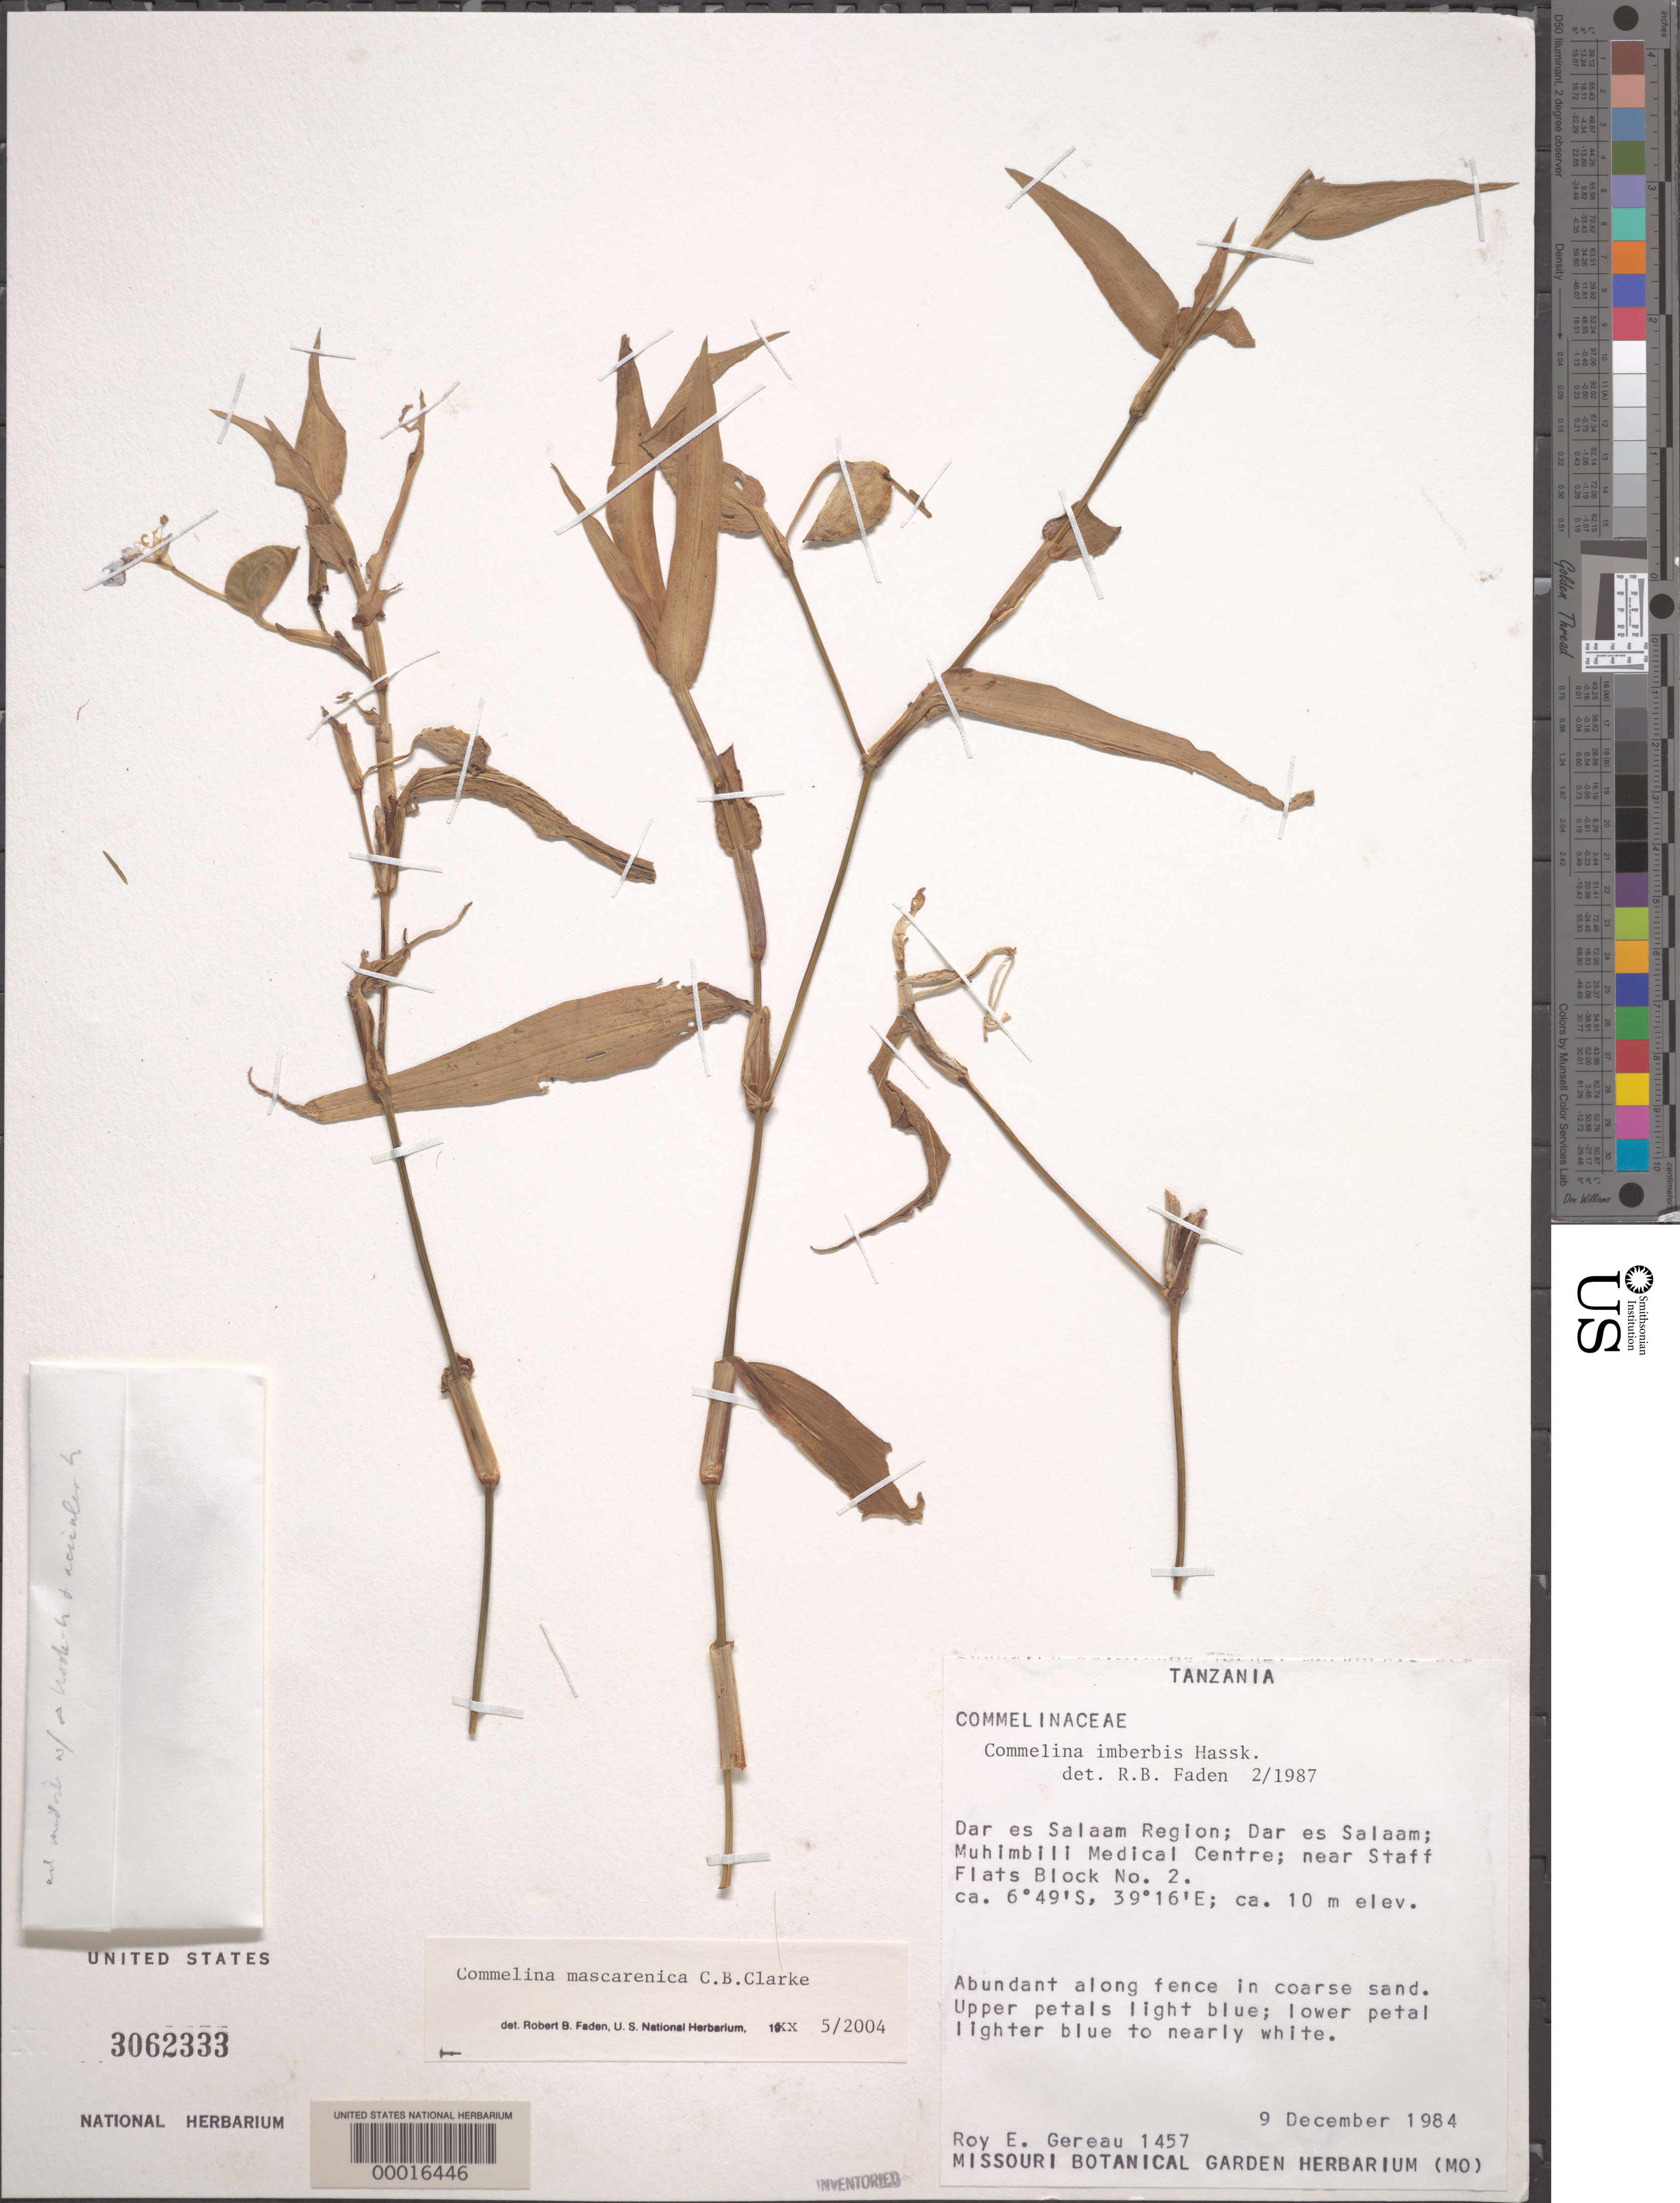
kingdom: Plantae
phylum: Tracheophyta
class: Liliopsida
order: Commelinales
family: Commelinaceae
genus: Commelina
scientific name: Commelina mascarenica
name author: C.B. Clarke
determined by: Faden, Robert B., (US), Smithsonian Institution - National Museum of Natural History (UNITED STATES)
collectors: R. E. Gereau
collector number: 1457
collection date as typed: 09 Dec 1984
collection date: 1984-12-09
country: Tanzania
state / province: Dar Es Salaam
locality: Dar es salaam region, muhimbili medical center near staff flats block #2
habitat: Coarse sand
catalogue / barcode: US 3062333